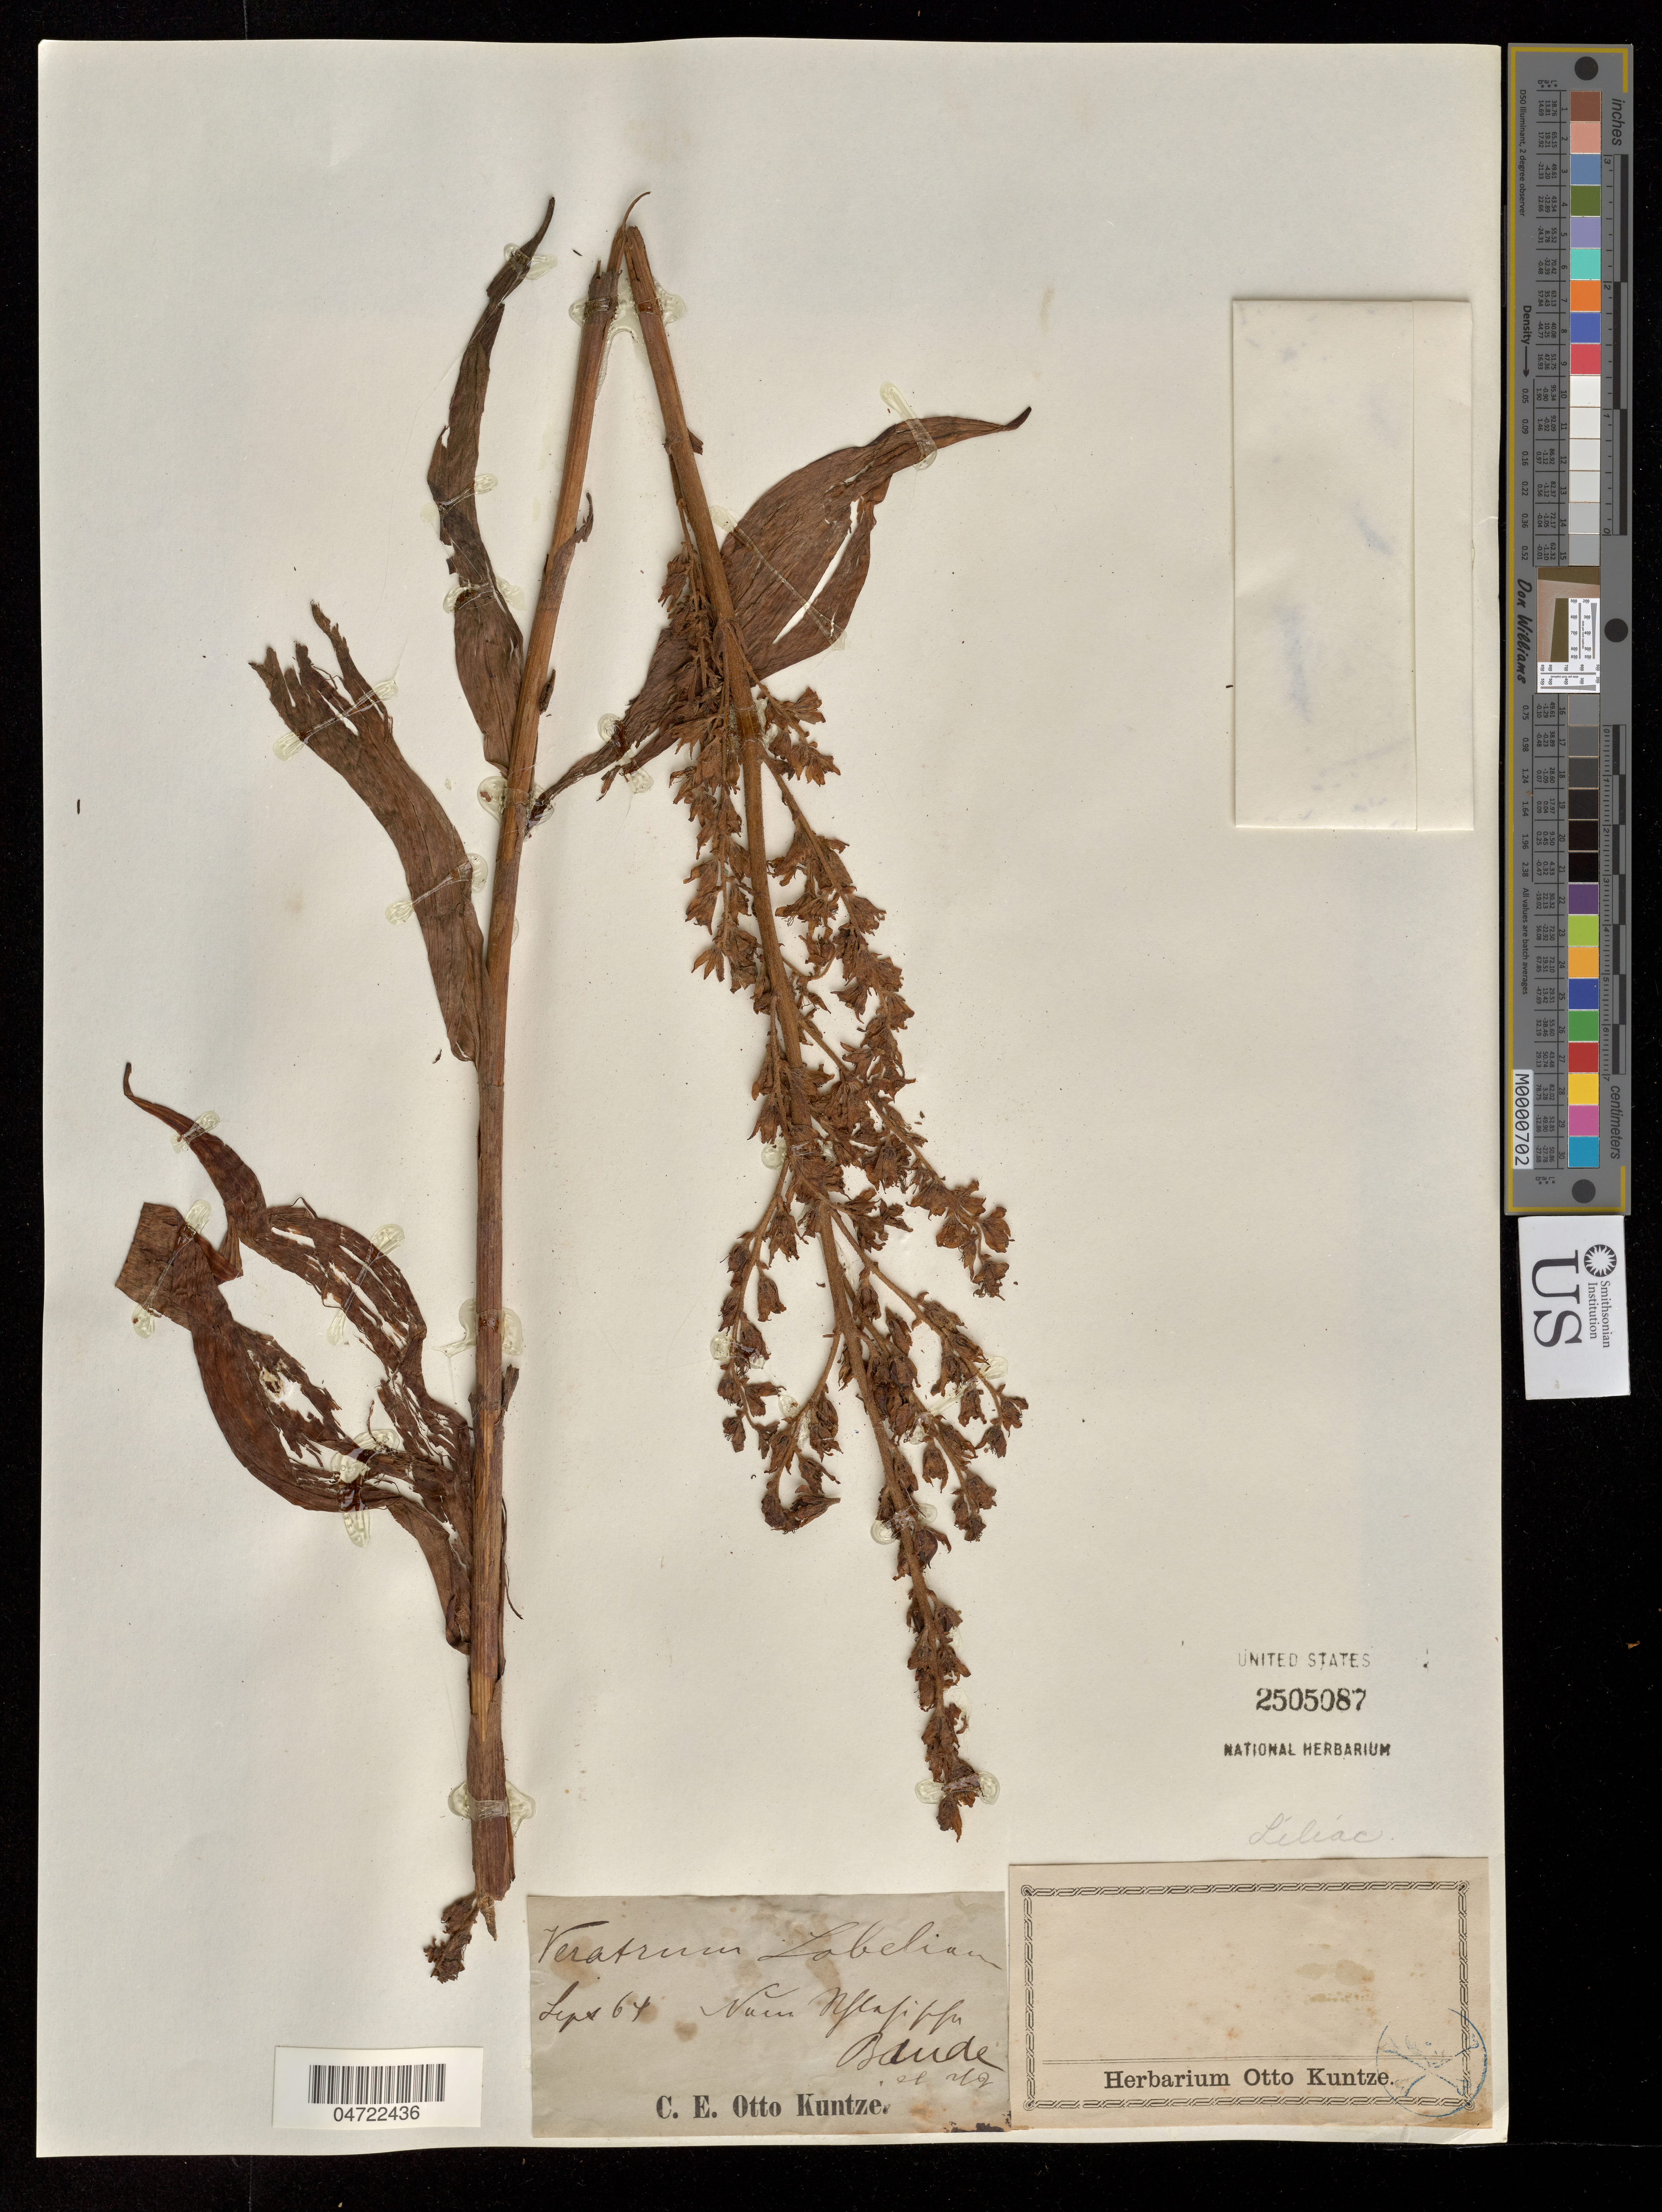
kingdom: Plantae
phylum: Tracheophyta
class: Liliopsida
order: Liliales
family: Melanthiaceae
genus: Veratrum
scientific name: Veratrum lobelianum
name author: Bernh.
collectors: C.E.O. Kuntze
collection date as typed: Transcribed d/m/y: /9/64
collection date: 1864-09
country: Germany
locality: Nauen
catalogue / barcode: US 2505087